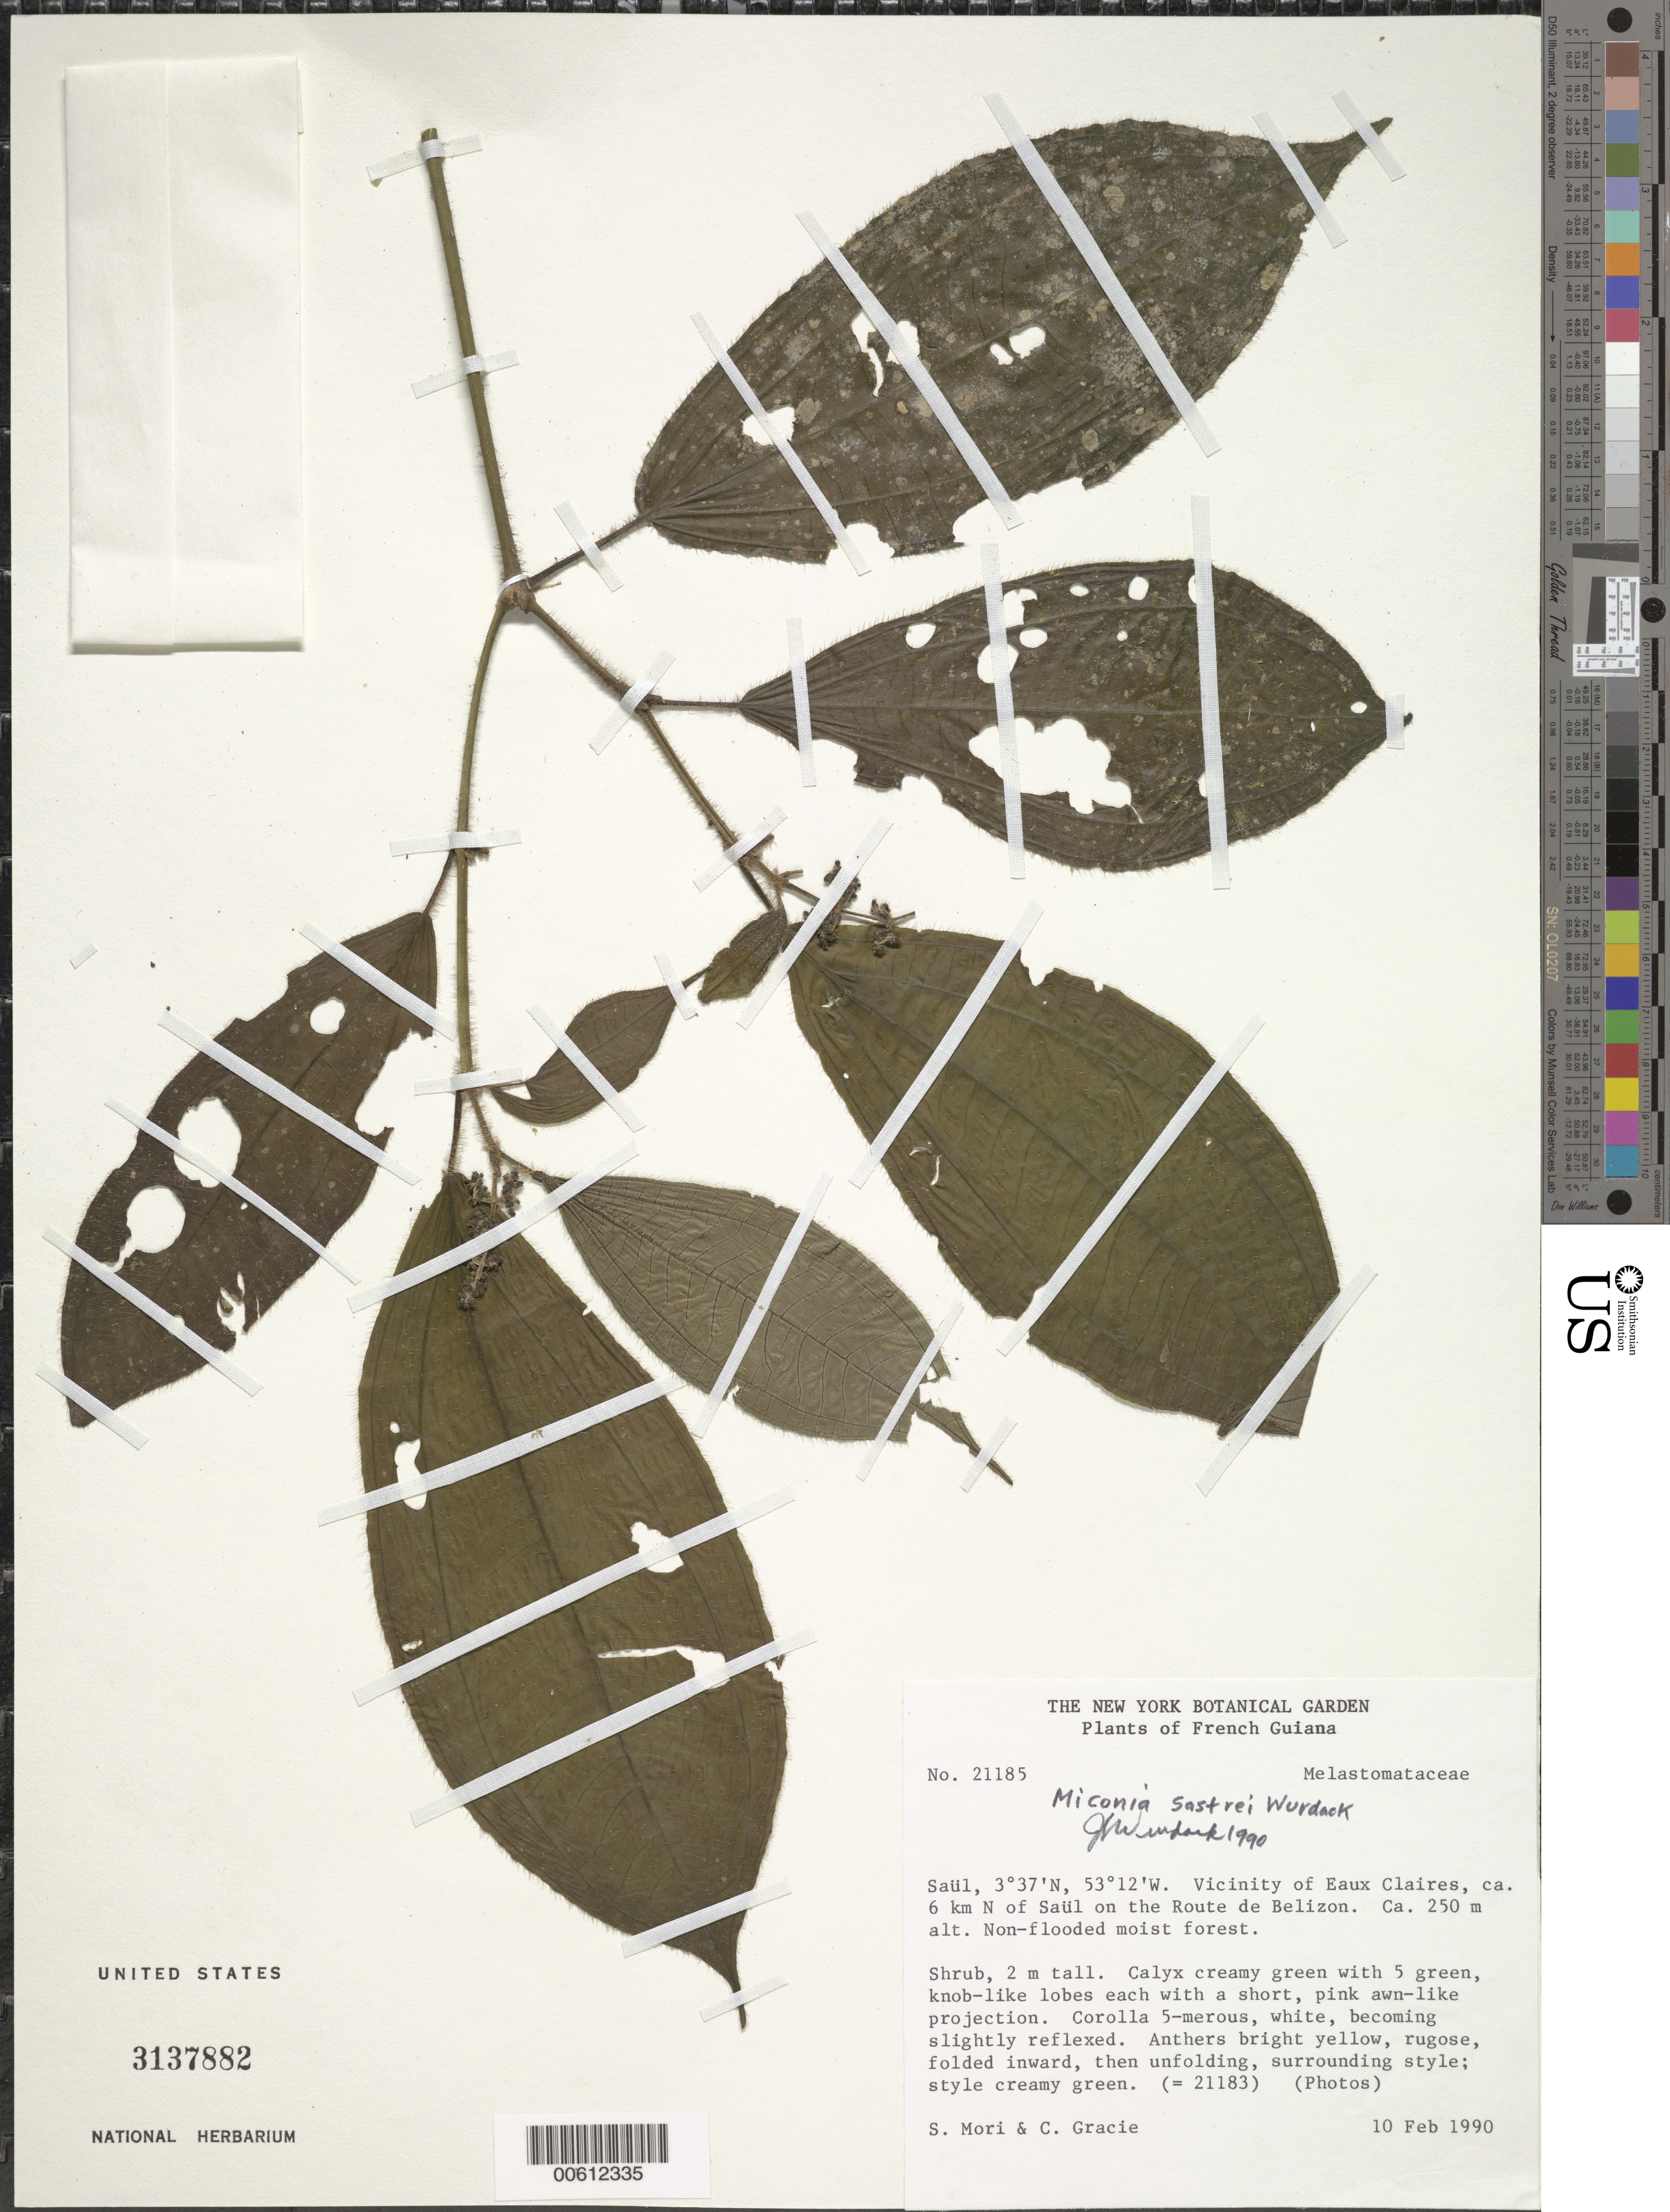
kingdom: Plantae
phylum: Tracheophyta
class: Magnoliopsida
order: Myrtales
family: Melastomataceae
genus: Miconia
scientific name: Miconia sastrei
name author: Wurdack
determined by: Wurdack, John J., (US), US (UNITED STATES)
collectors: S. Mori & C. A. Gracie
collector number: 21185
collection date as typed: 10-Feb-90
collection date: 1990-02-10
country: French Guiana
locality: Saül, vicinity of Eaux Claires, ca. 6 km N of Saül on the Route de Belizon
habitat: Non-flooded moist forest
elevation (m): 250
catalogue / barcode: US 3137882